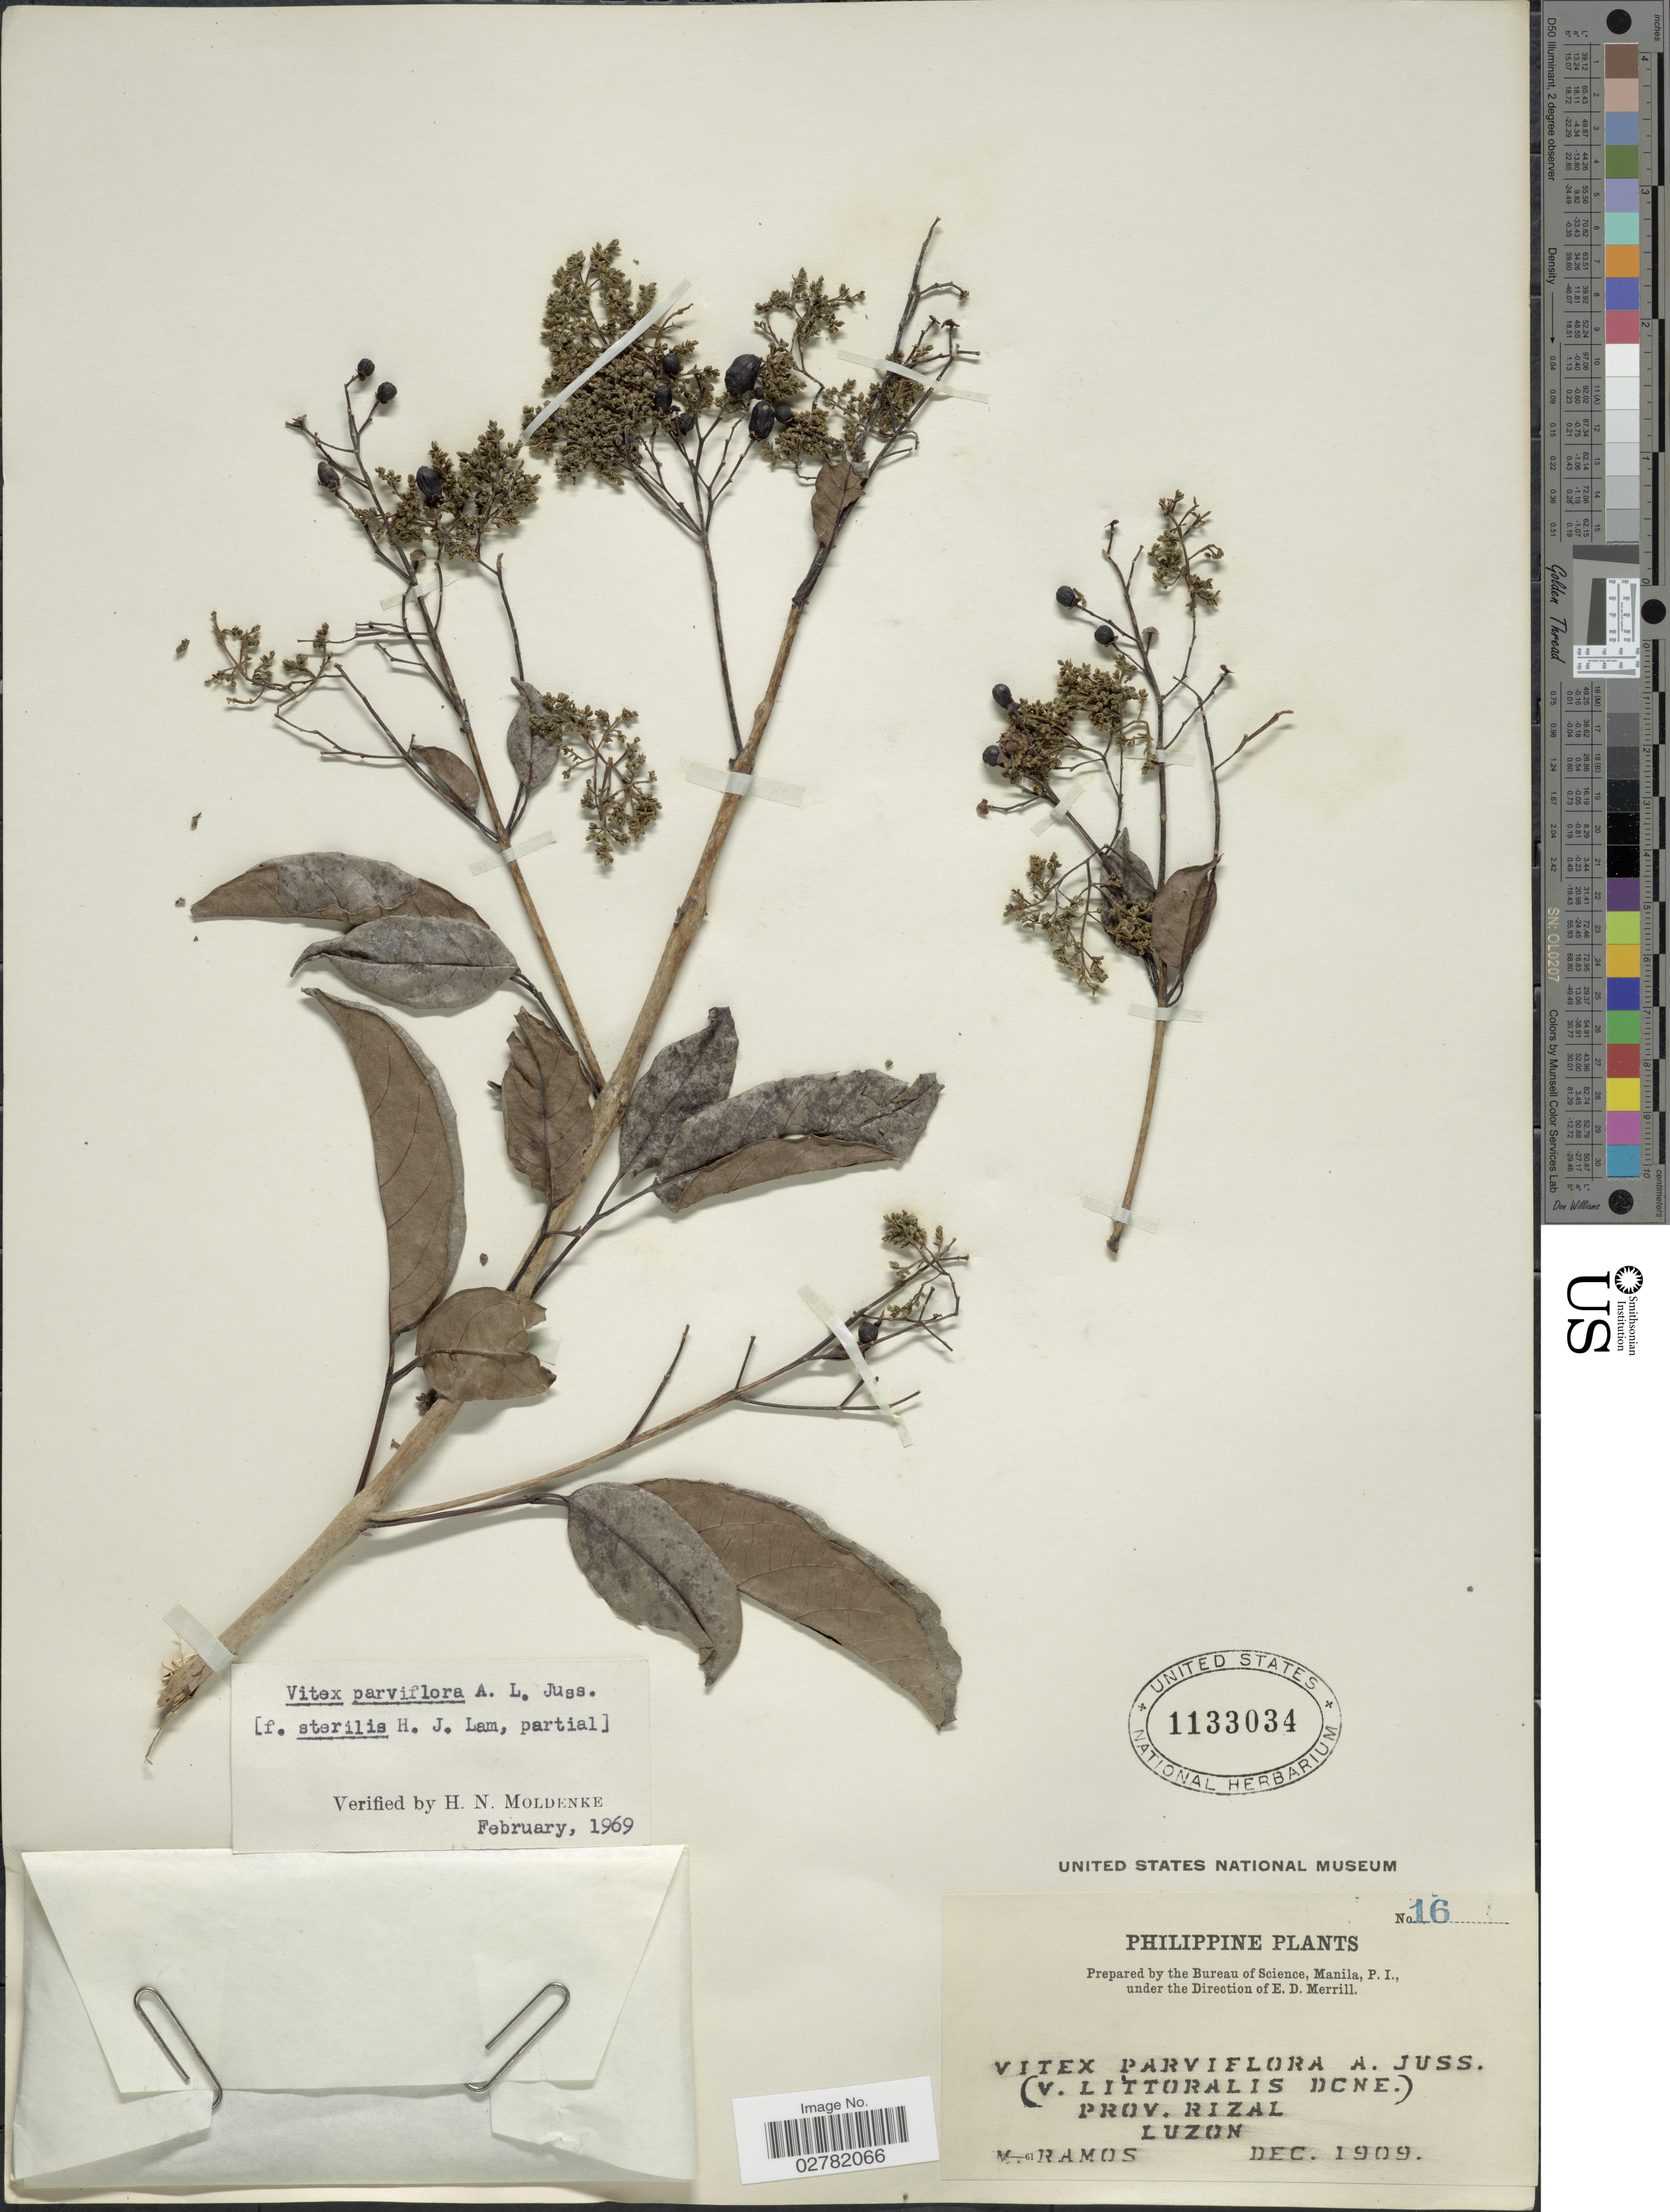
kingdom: Plantae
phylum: Tracheophyta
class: Magnoliopsida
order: Lamiales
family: Lamiaceae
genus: Vitex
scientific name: Vitex parviflora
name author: Juss.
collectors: -. Ramos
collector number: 16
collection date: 1909-12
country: Philippines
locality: Prov. Rizal, Luzon.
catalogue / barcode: US 1133034